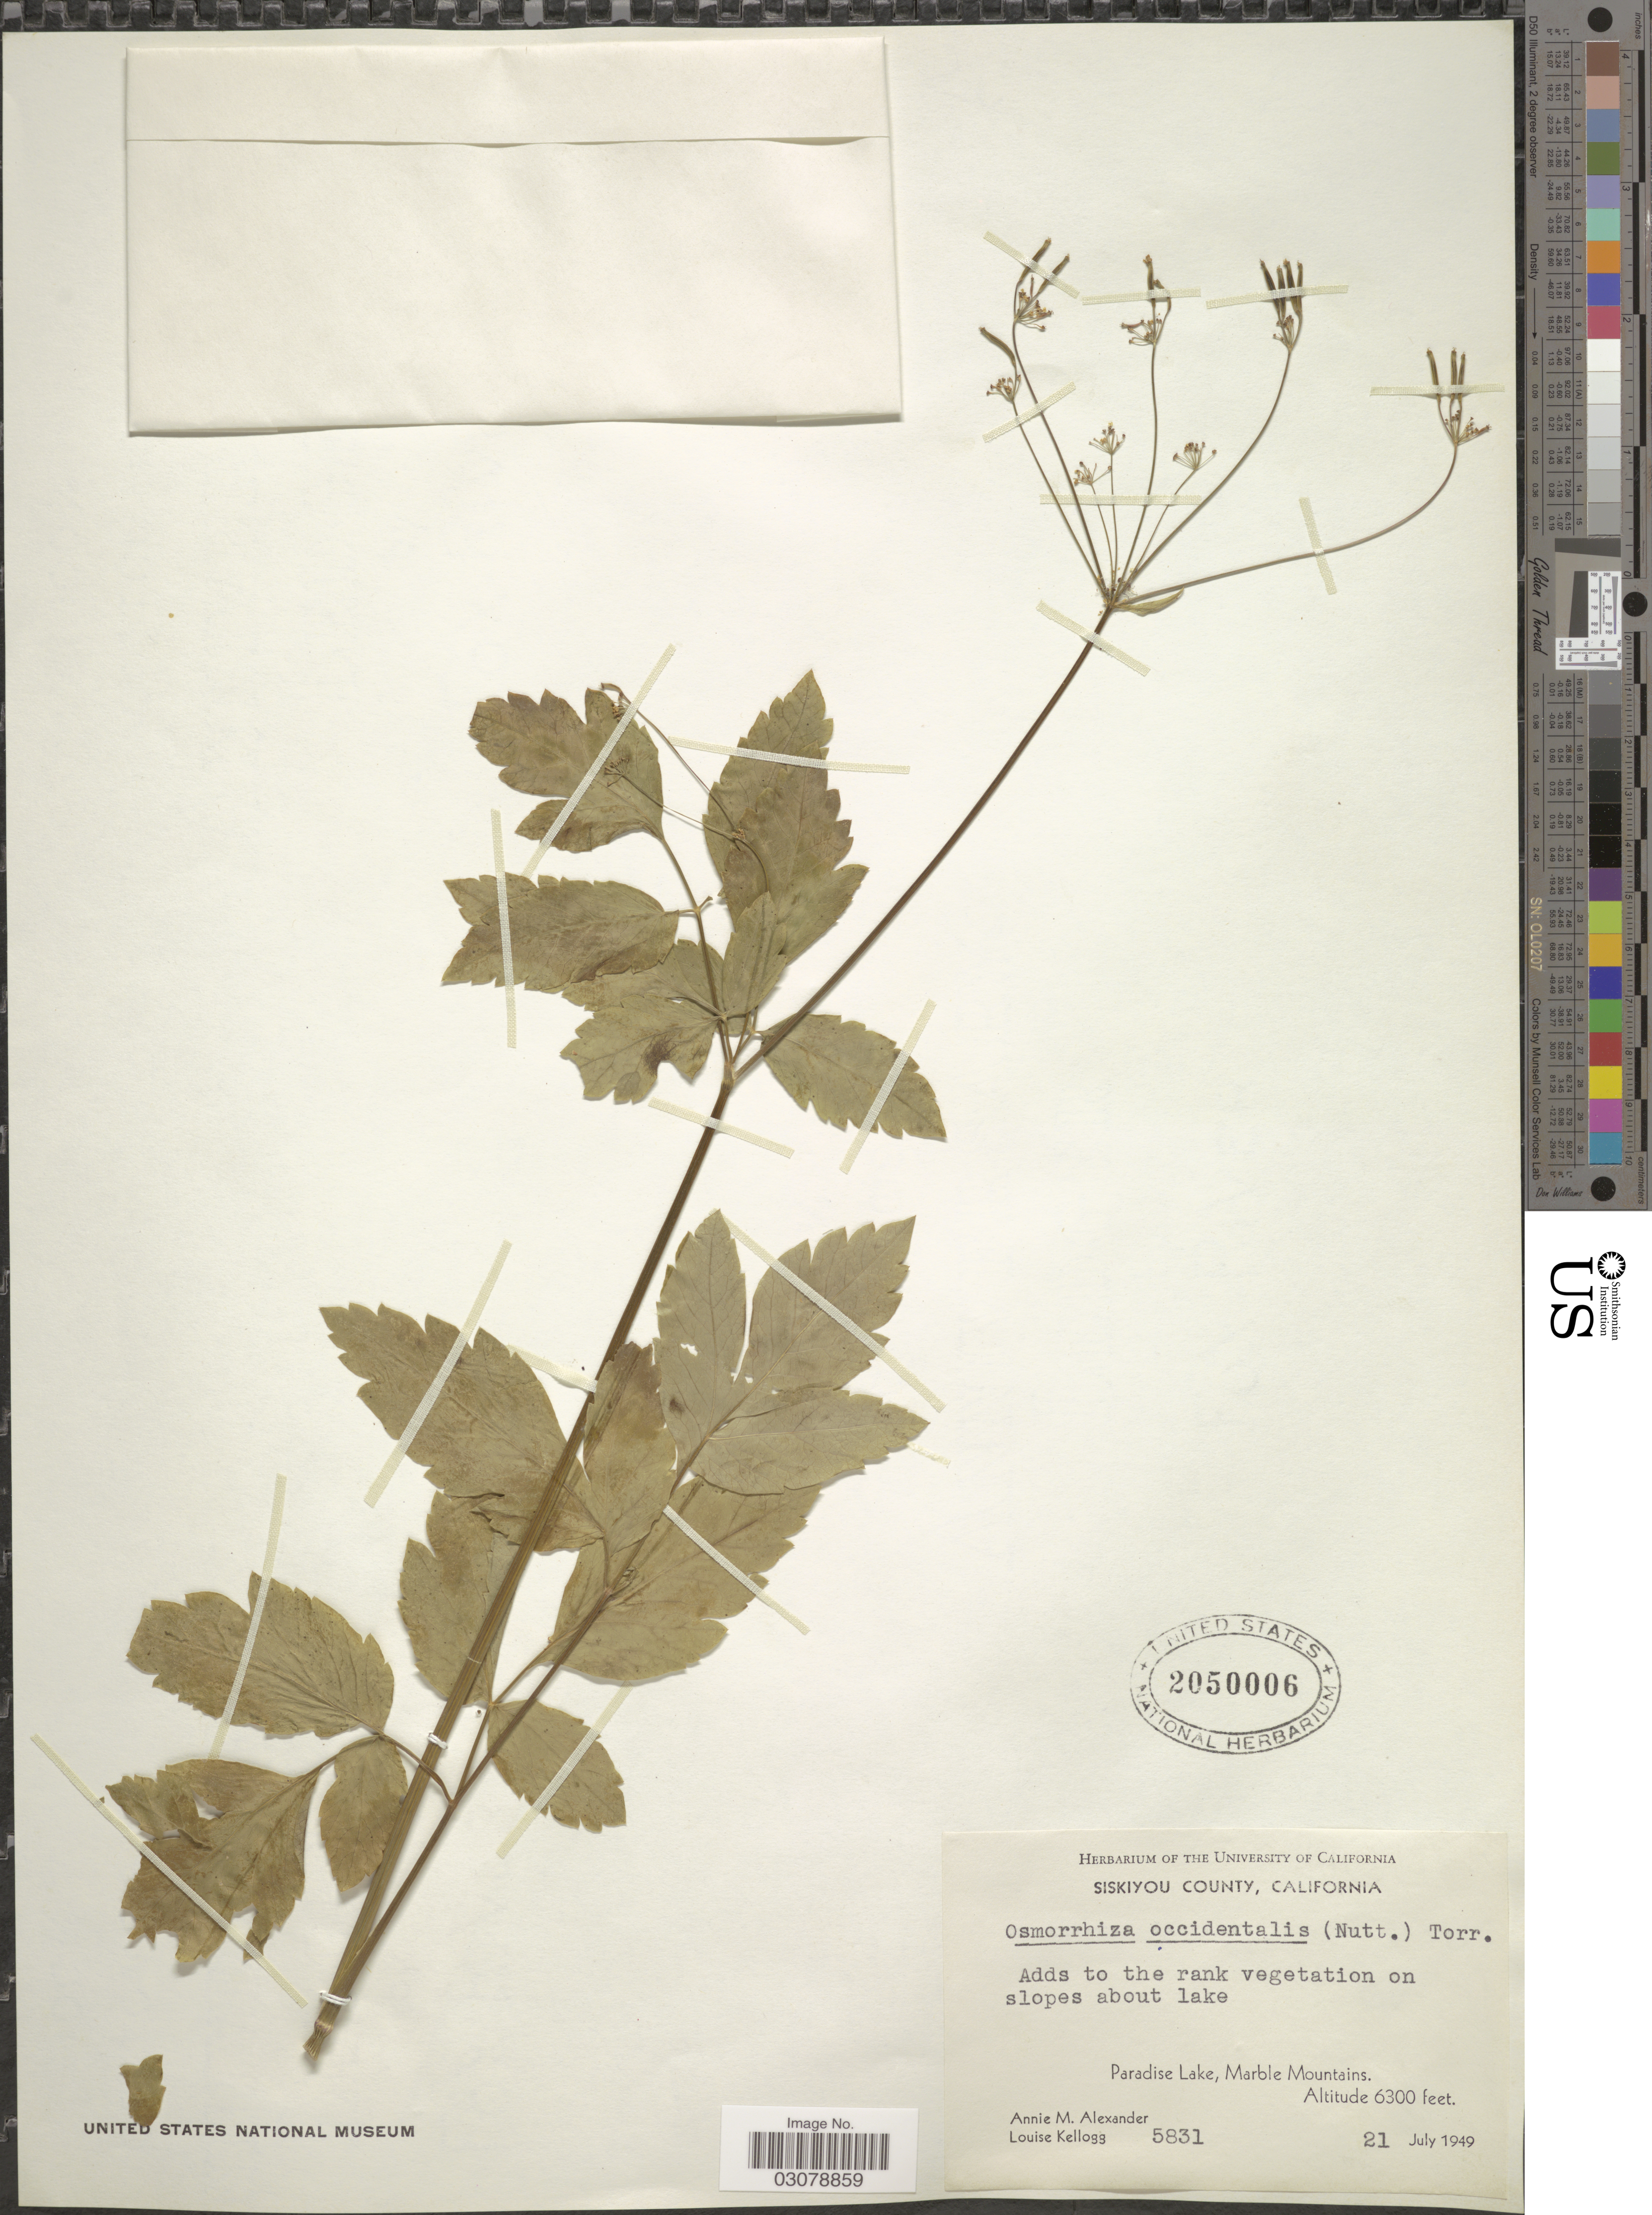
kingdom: Plantae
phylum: Tracheophyta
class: Magnoliopsida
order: Apiales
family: Apiaceae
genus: Osmorhiza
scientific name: Osmorhiza occidentalis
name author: (Nutt.) Torr.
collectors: A. M. Alexander & L. Kellogg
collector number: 5831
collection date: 1949-07-21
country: United States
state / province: California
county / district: Siskiyou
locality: Siskiyou County, Paradise Lake, Marble Mountains.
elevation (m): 1920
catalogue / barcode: US 2050006